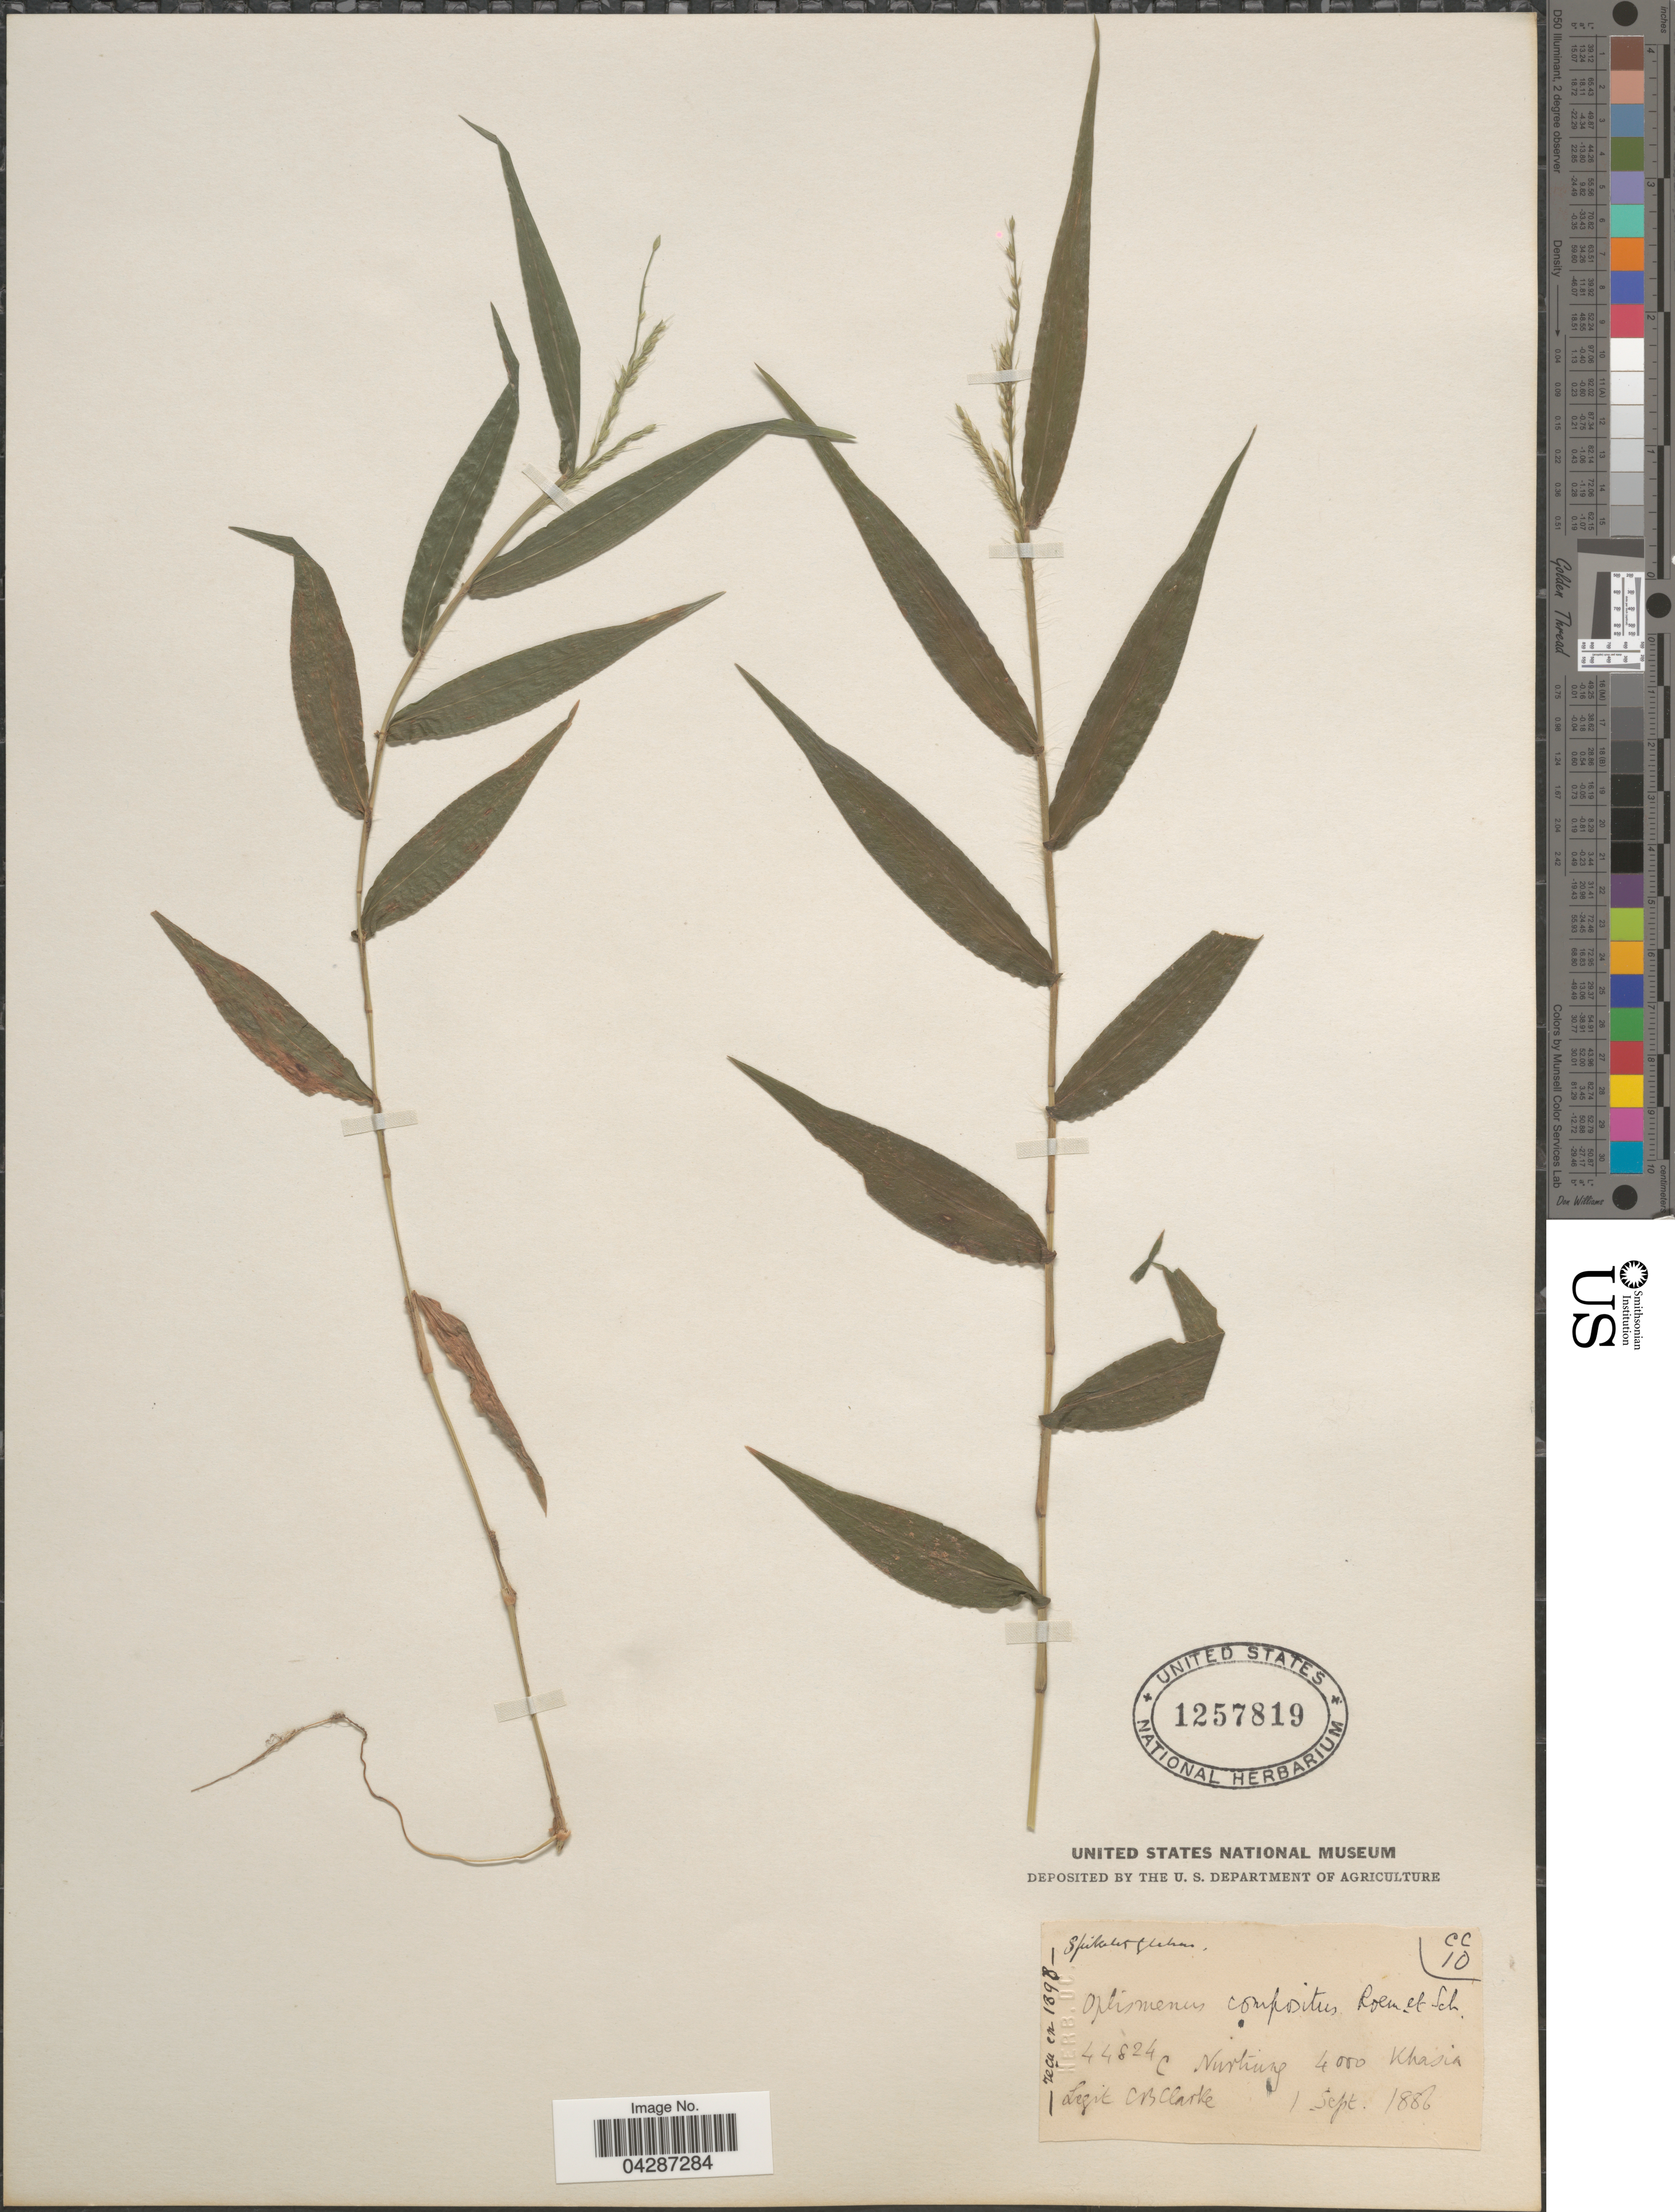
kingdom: Plantae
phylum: Tracheophyta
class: Liliopsida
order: Poales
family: Poaceae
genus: Oplismenus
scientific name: Oplismenus compositus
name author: (L.) P. Beauv.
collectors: C. B. Clarke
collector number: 44824C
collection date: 1886-09-01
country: India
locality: Nurtiung Khasia.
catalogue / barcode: US 1257819